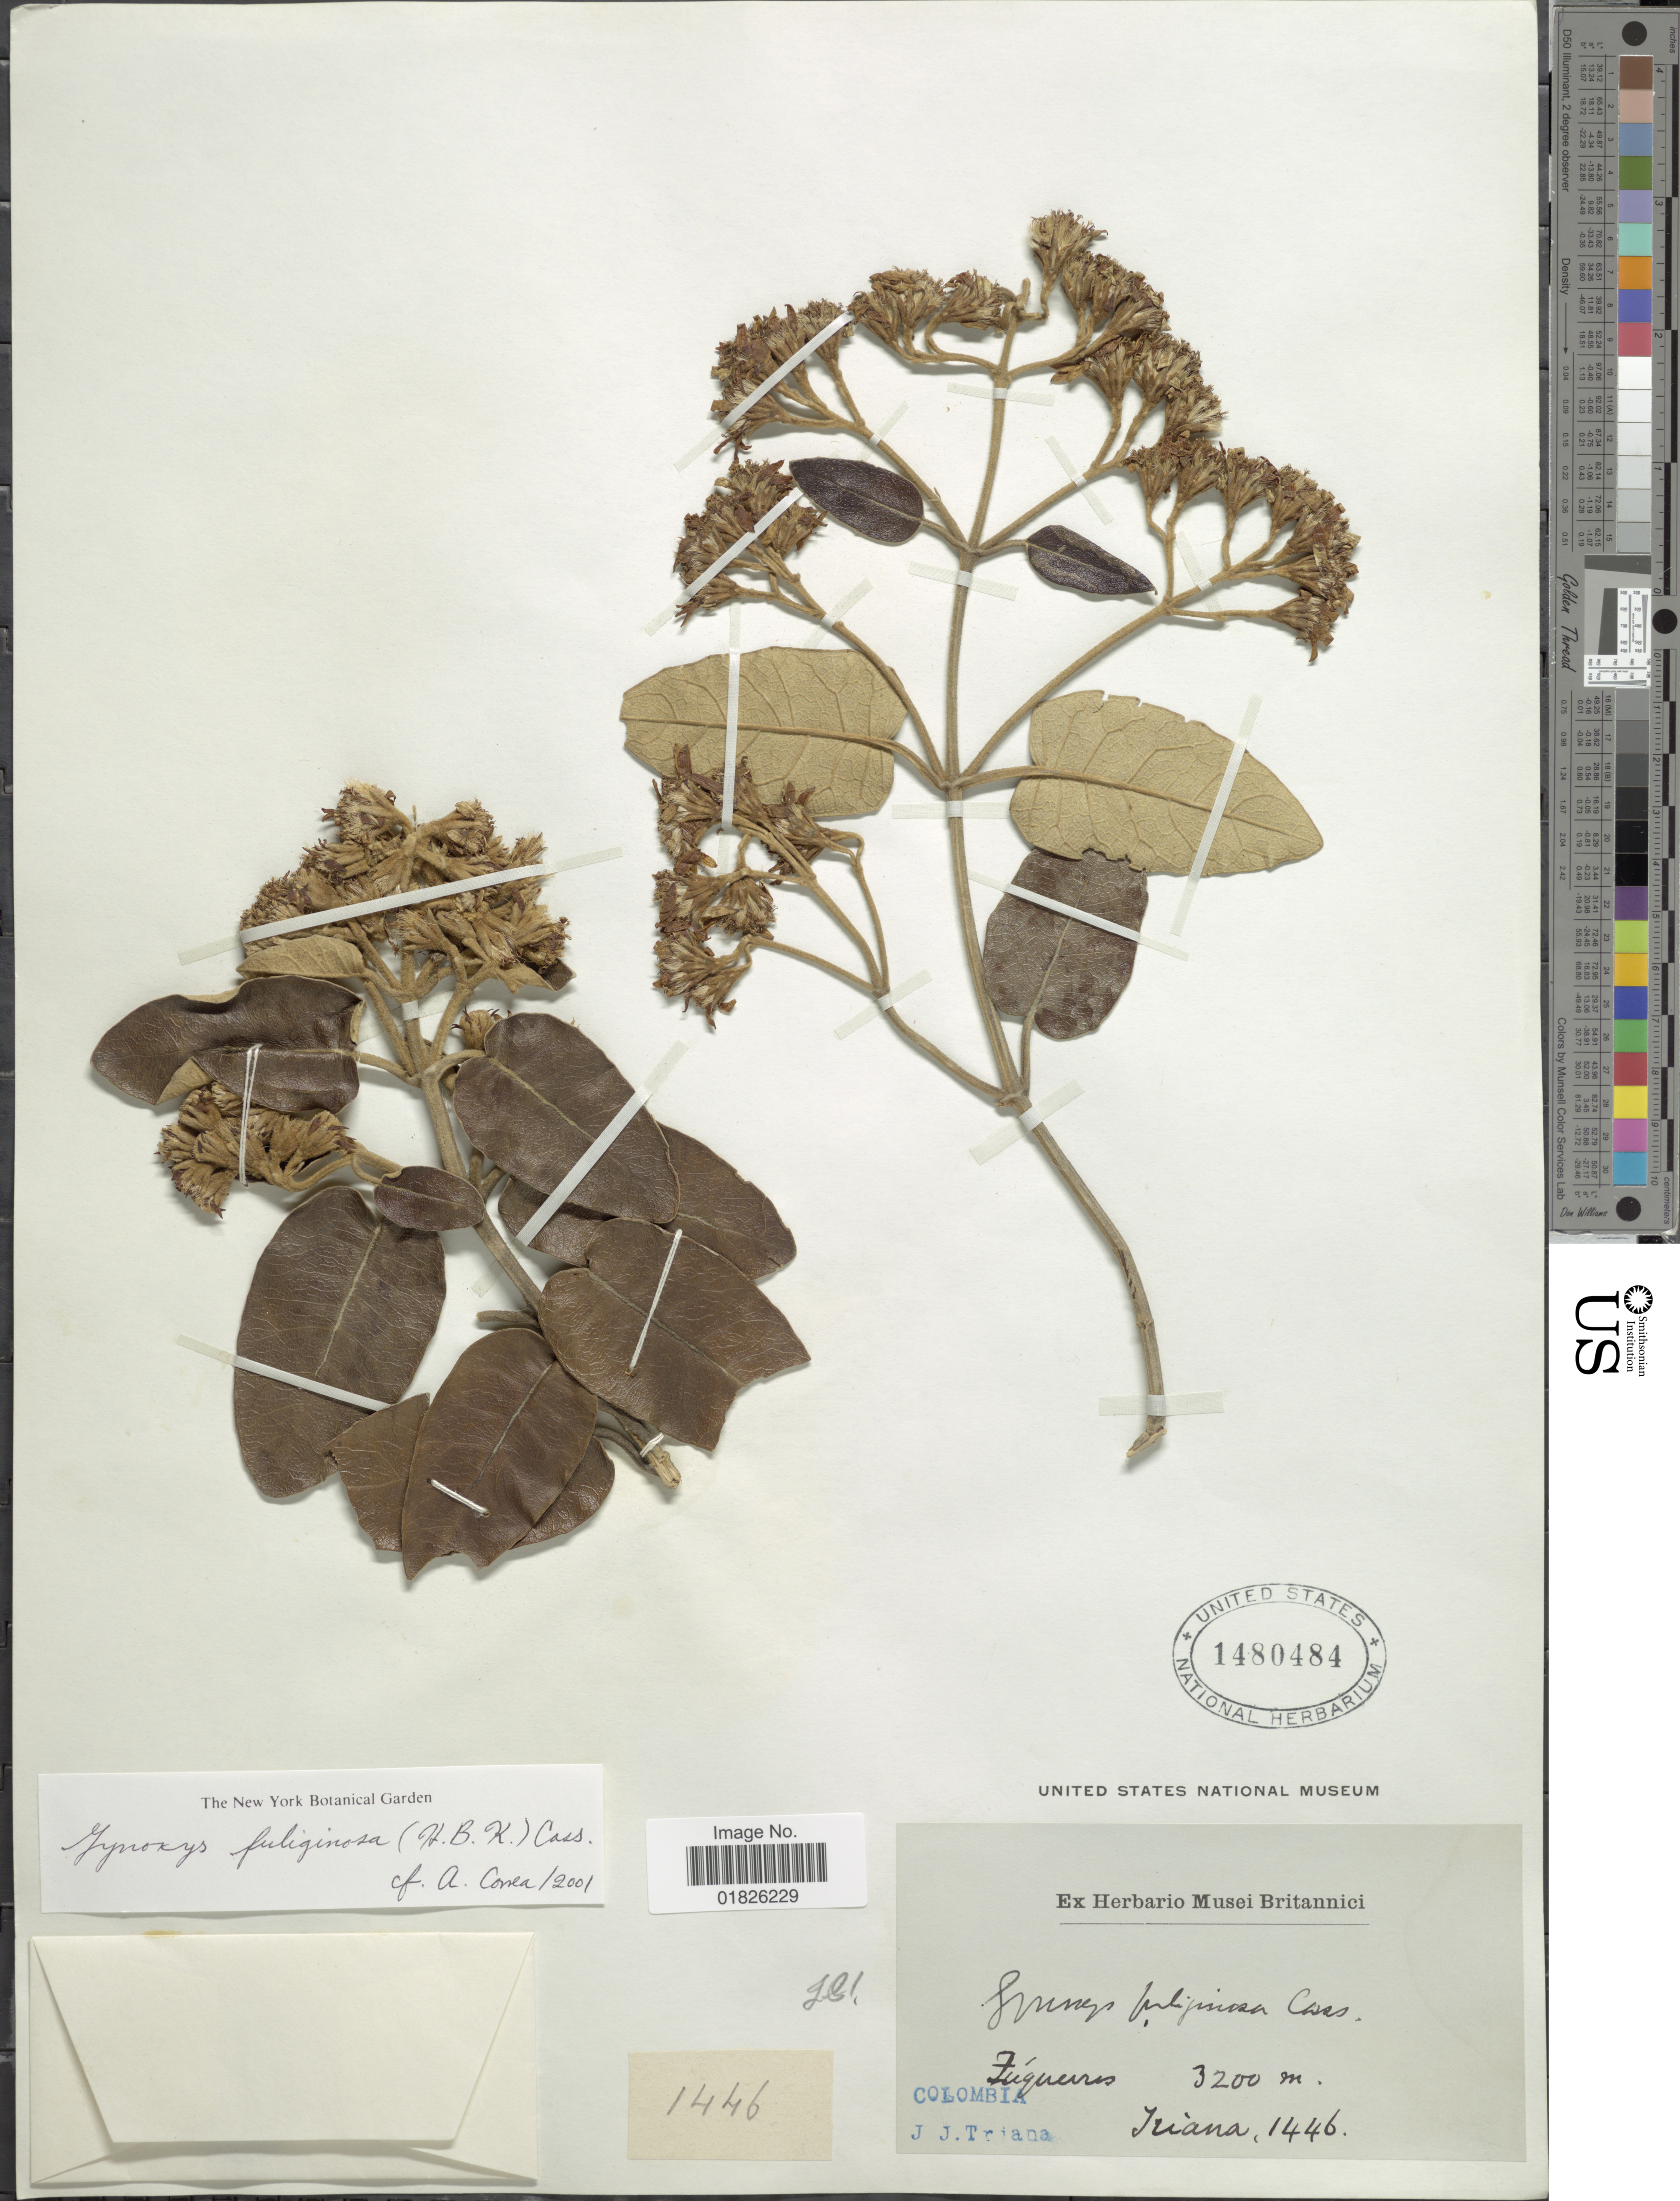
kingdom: Plantae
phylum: Tracheophyta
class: Magnoliopsida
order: Asterales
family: Asteraceae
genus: Gynoxys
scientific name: Gynoxys fuliginosa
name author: Cass.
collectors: J. J. Triana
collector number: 1446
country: Colombia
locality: Tuquerres.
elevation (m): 3200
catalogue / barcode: US 1480484